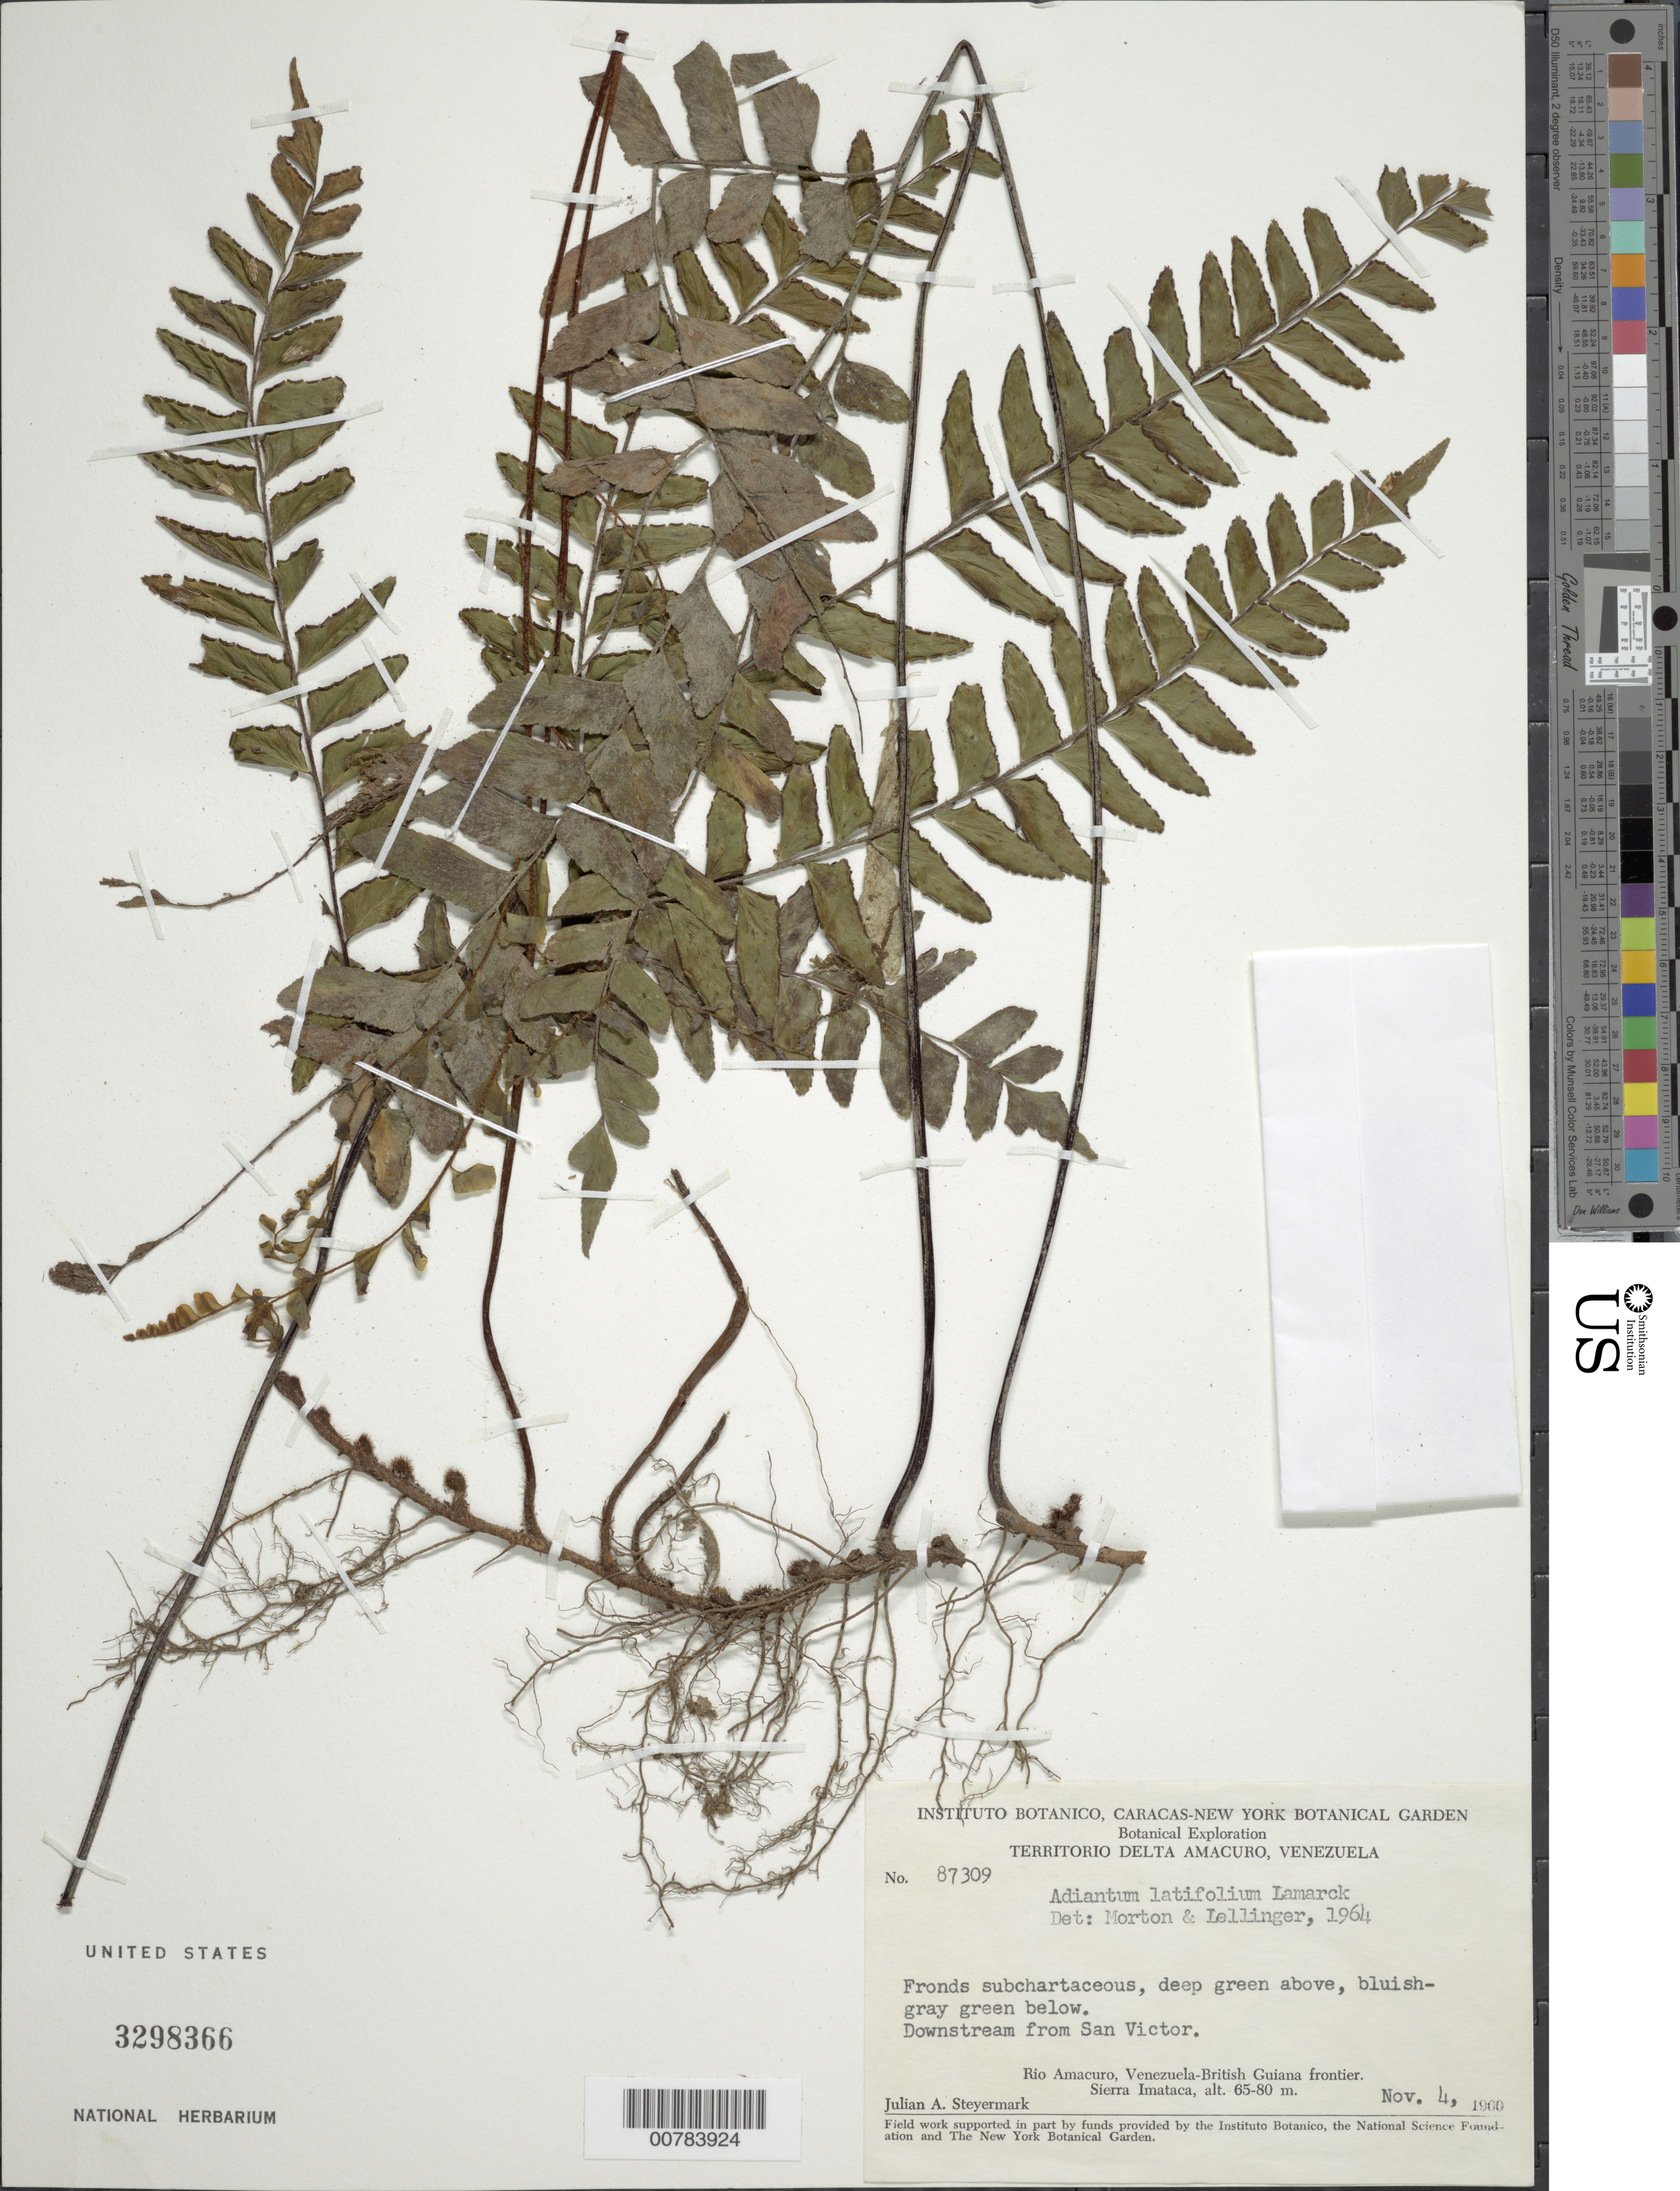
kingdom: Plantae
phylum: Tracheophyta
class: Polypodiopsida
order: Polypodiales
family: Pteridaceae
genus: Adiantum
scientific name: Adiantum latifolium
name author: Lam.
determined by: Morton, C. V.; Lellinger, D. B.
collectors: J. Steyermark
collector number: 87309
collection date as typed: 4-Nov-60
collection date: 1960-11-04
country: Venezuela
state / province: Delta Amacuro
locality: Río Amacuro, Venezuela-British Guiana frontier, Sierra Imataca, downstream from San Victor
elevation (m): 65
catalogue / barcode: US 3298366